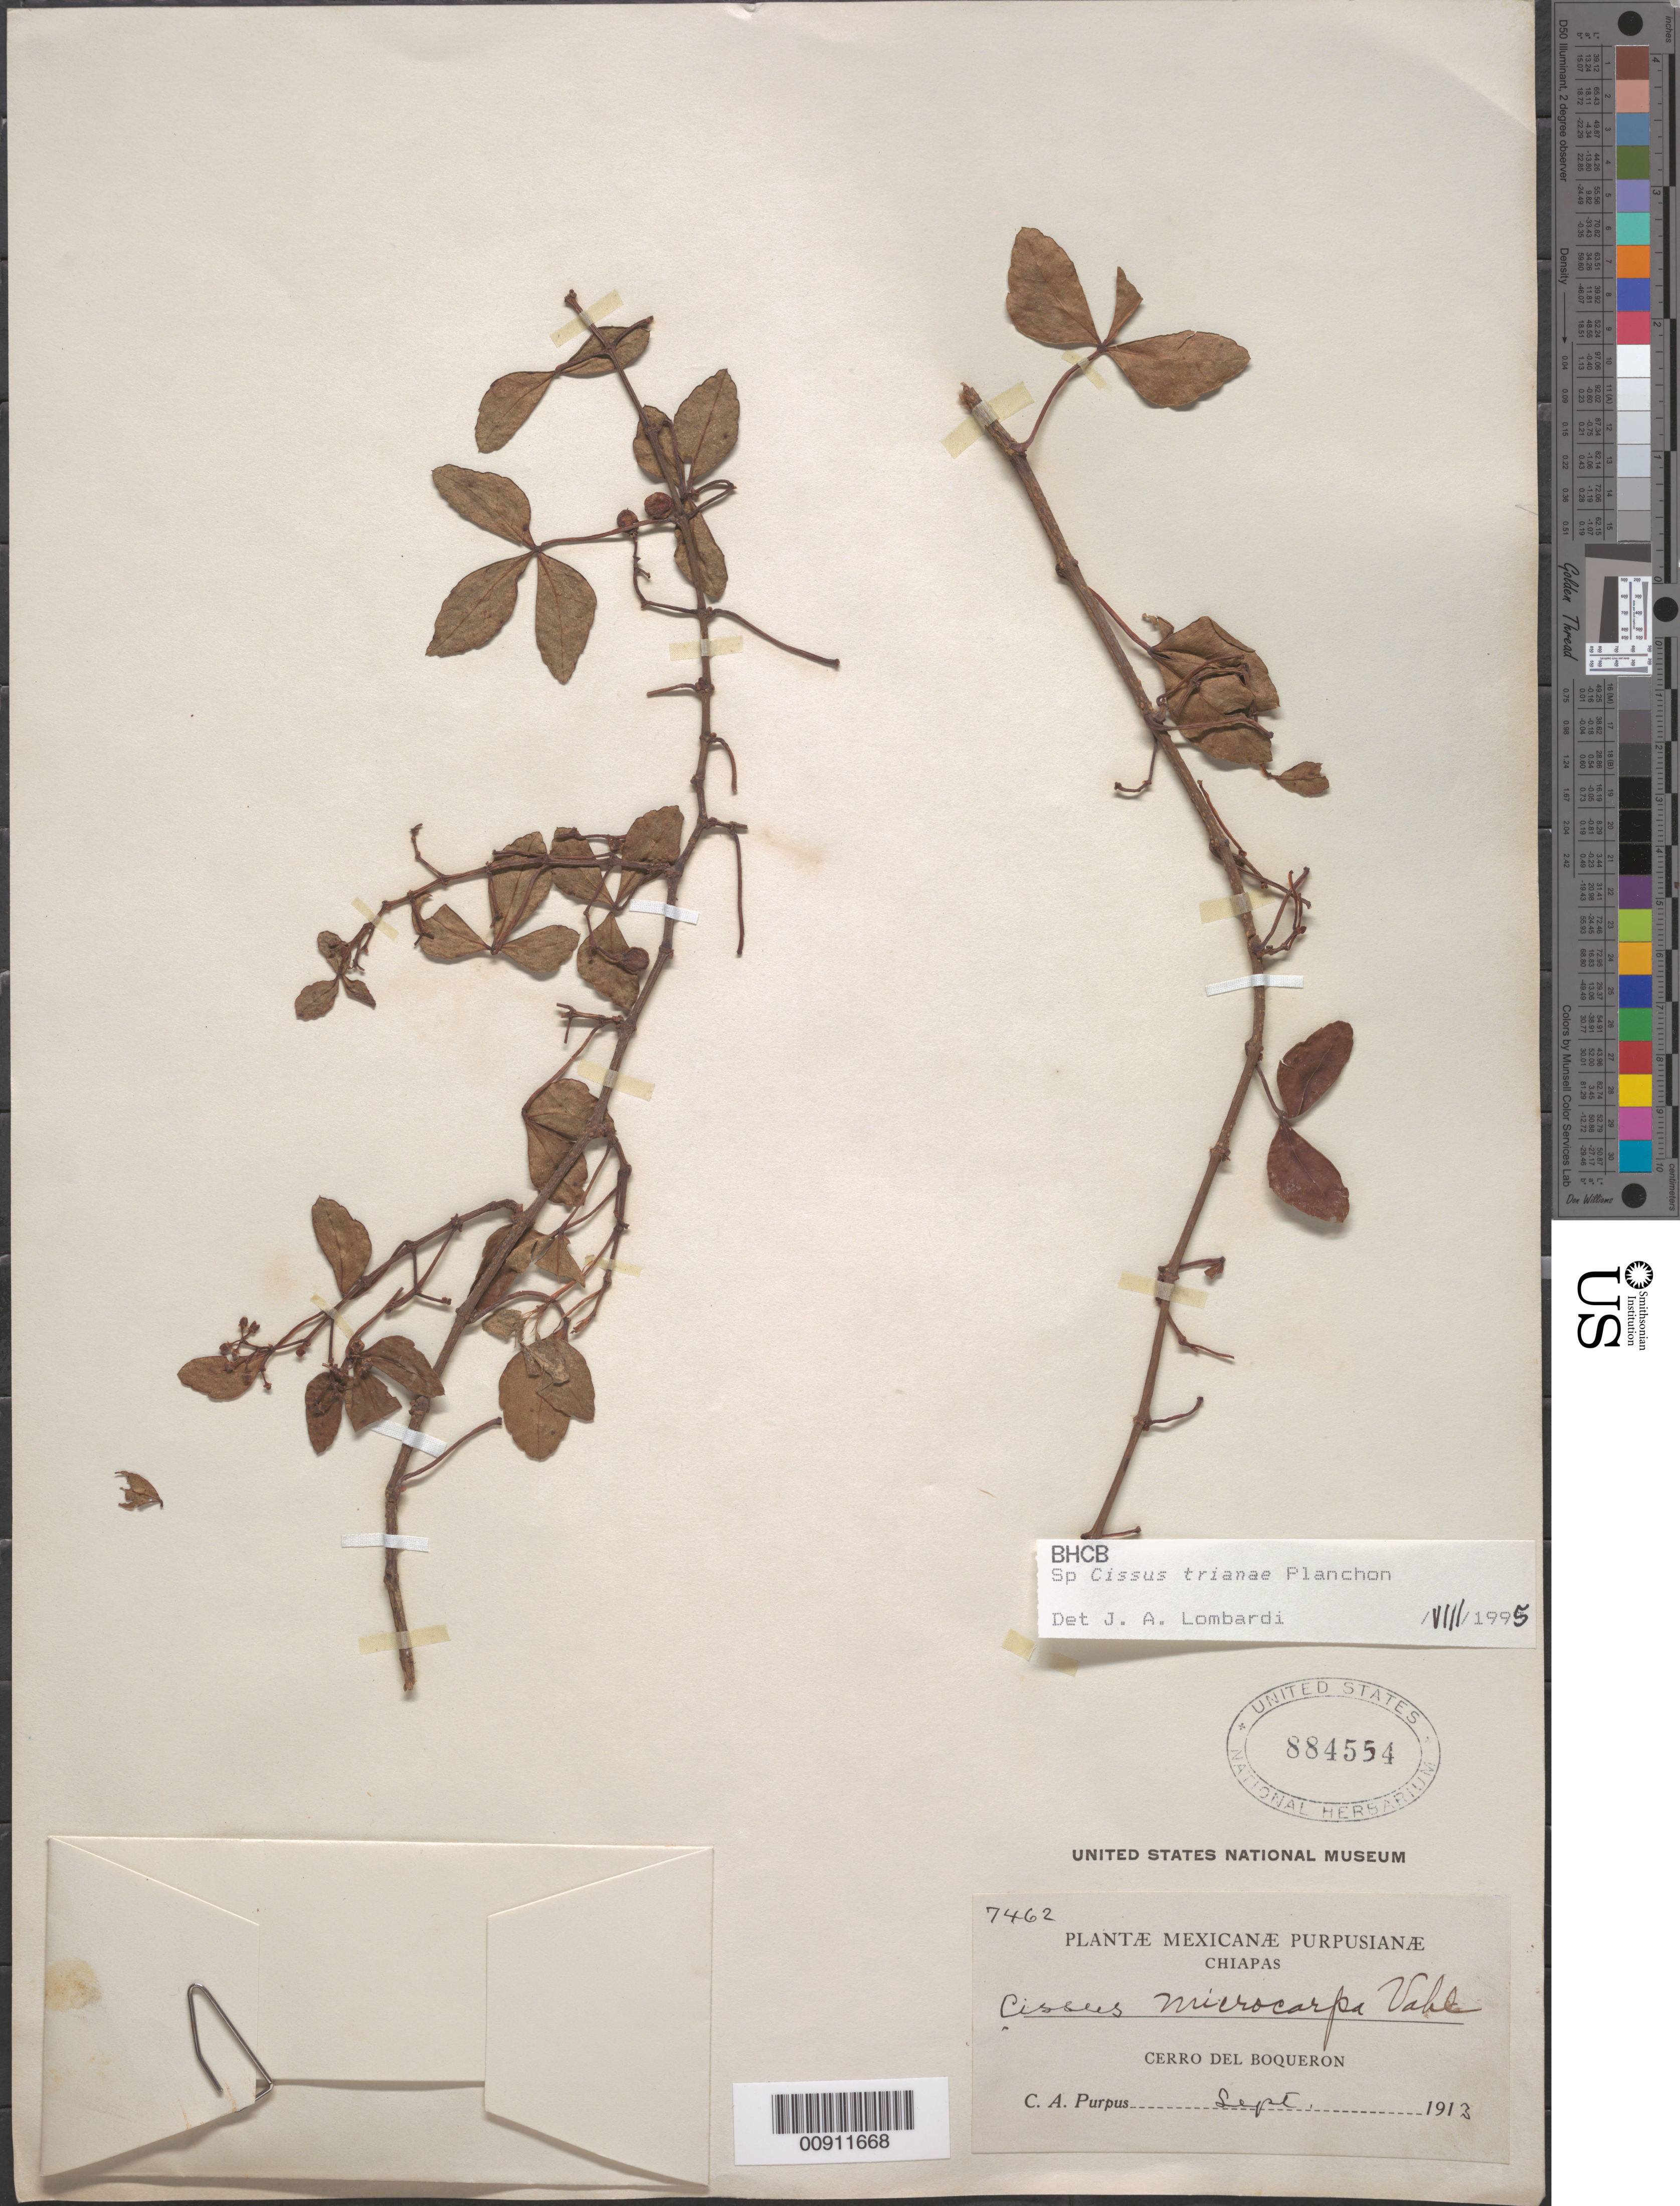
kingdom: Plantae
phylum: Tracheophyta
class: Magnoliopsida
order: Vitales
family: Vitaceae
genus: Cissus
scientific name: Cissus trianae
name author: Planch.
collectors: C. A. Purpus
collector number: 7462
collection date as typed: Sep 1913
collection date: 1913-09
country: Mexico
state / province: Chiapas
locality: Cerro del Boqueron.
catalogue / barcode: US 884554